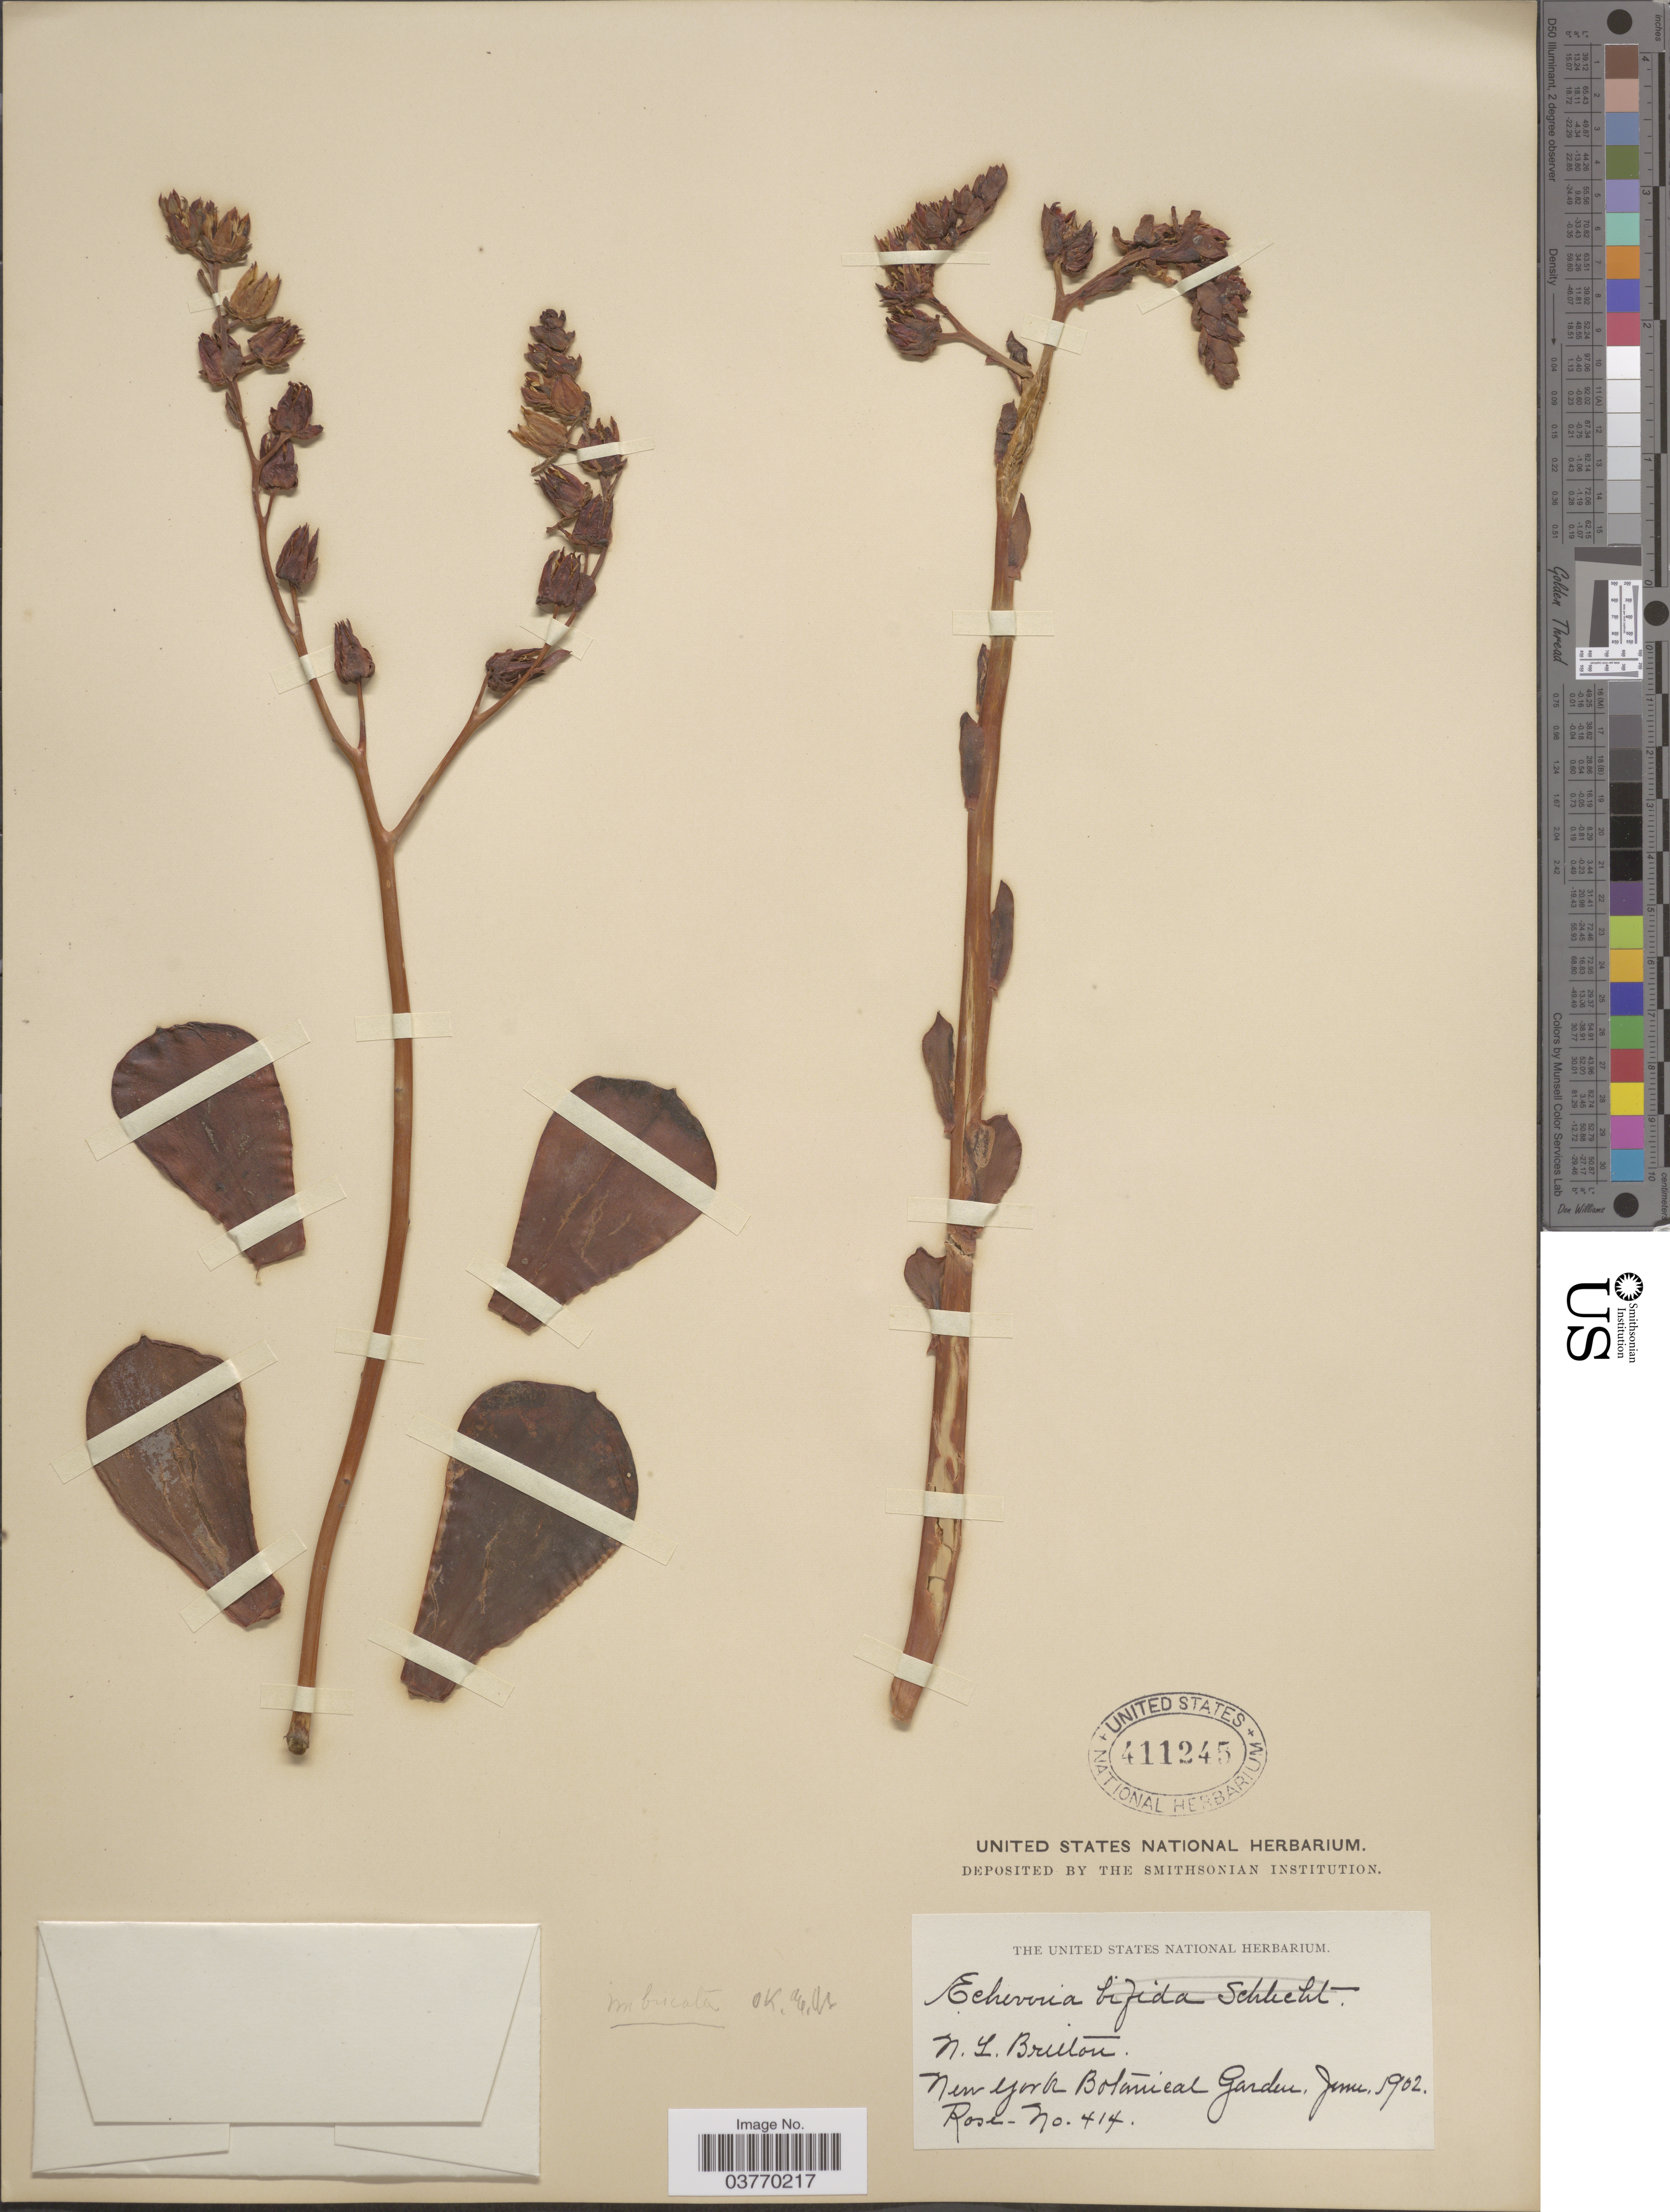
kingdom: Plantae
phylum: Tracheophyta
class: Magnoliopsida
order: Saxifragales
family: Crassulaceae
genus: Echeveria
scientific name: Echeveria x imbricata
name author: Deleuil ex É. Morren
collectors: N. Britton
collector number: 414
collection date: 1902-06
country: United States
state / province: New York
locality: New York Botanical Garden.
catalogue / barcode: US 411245